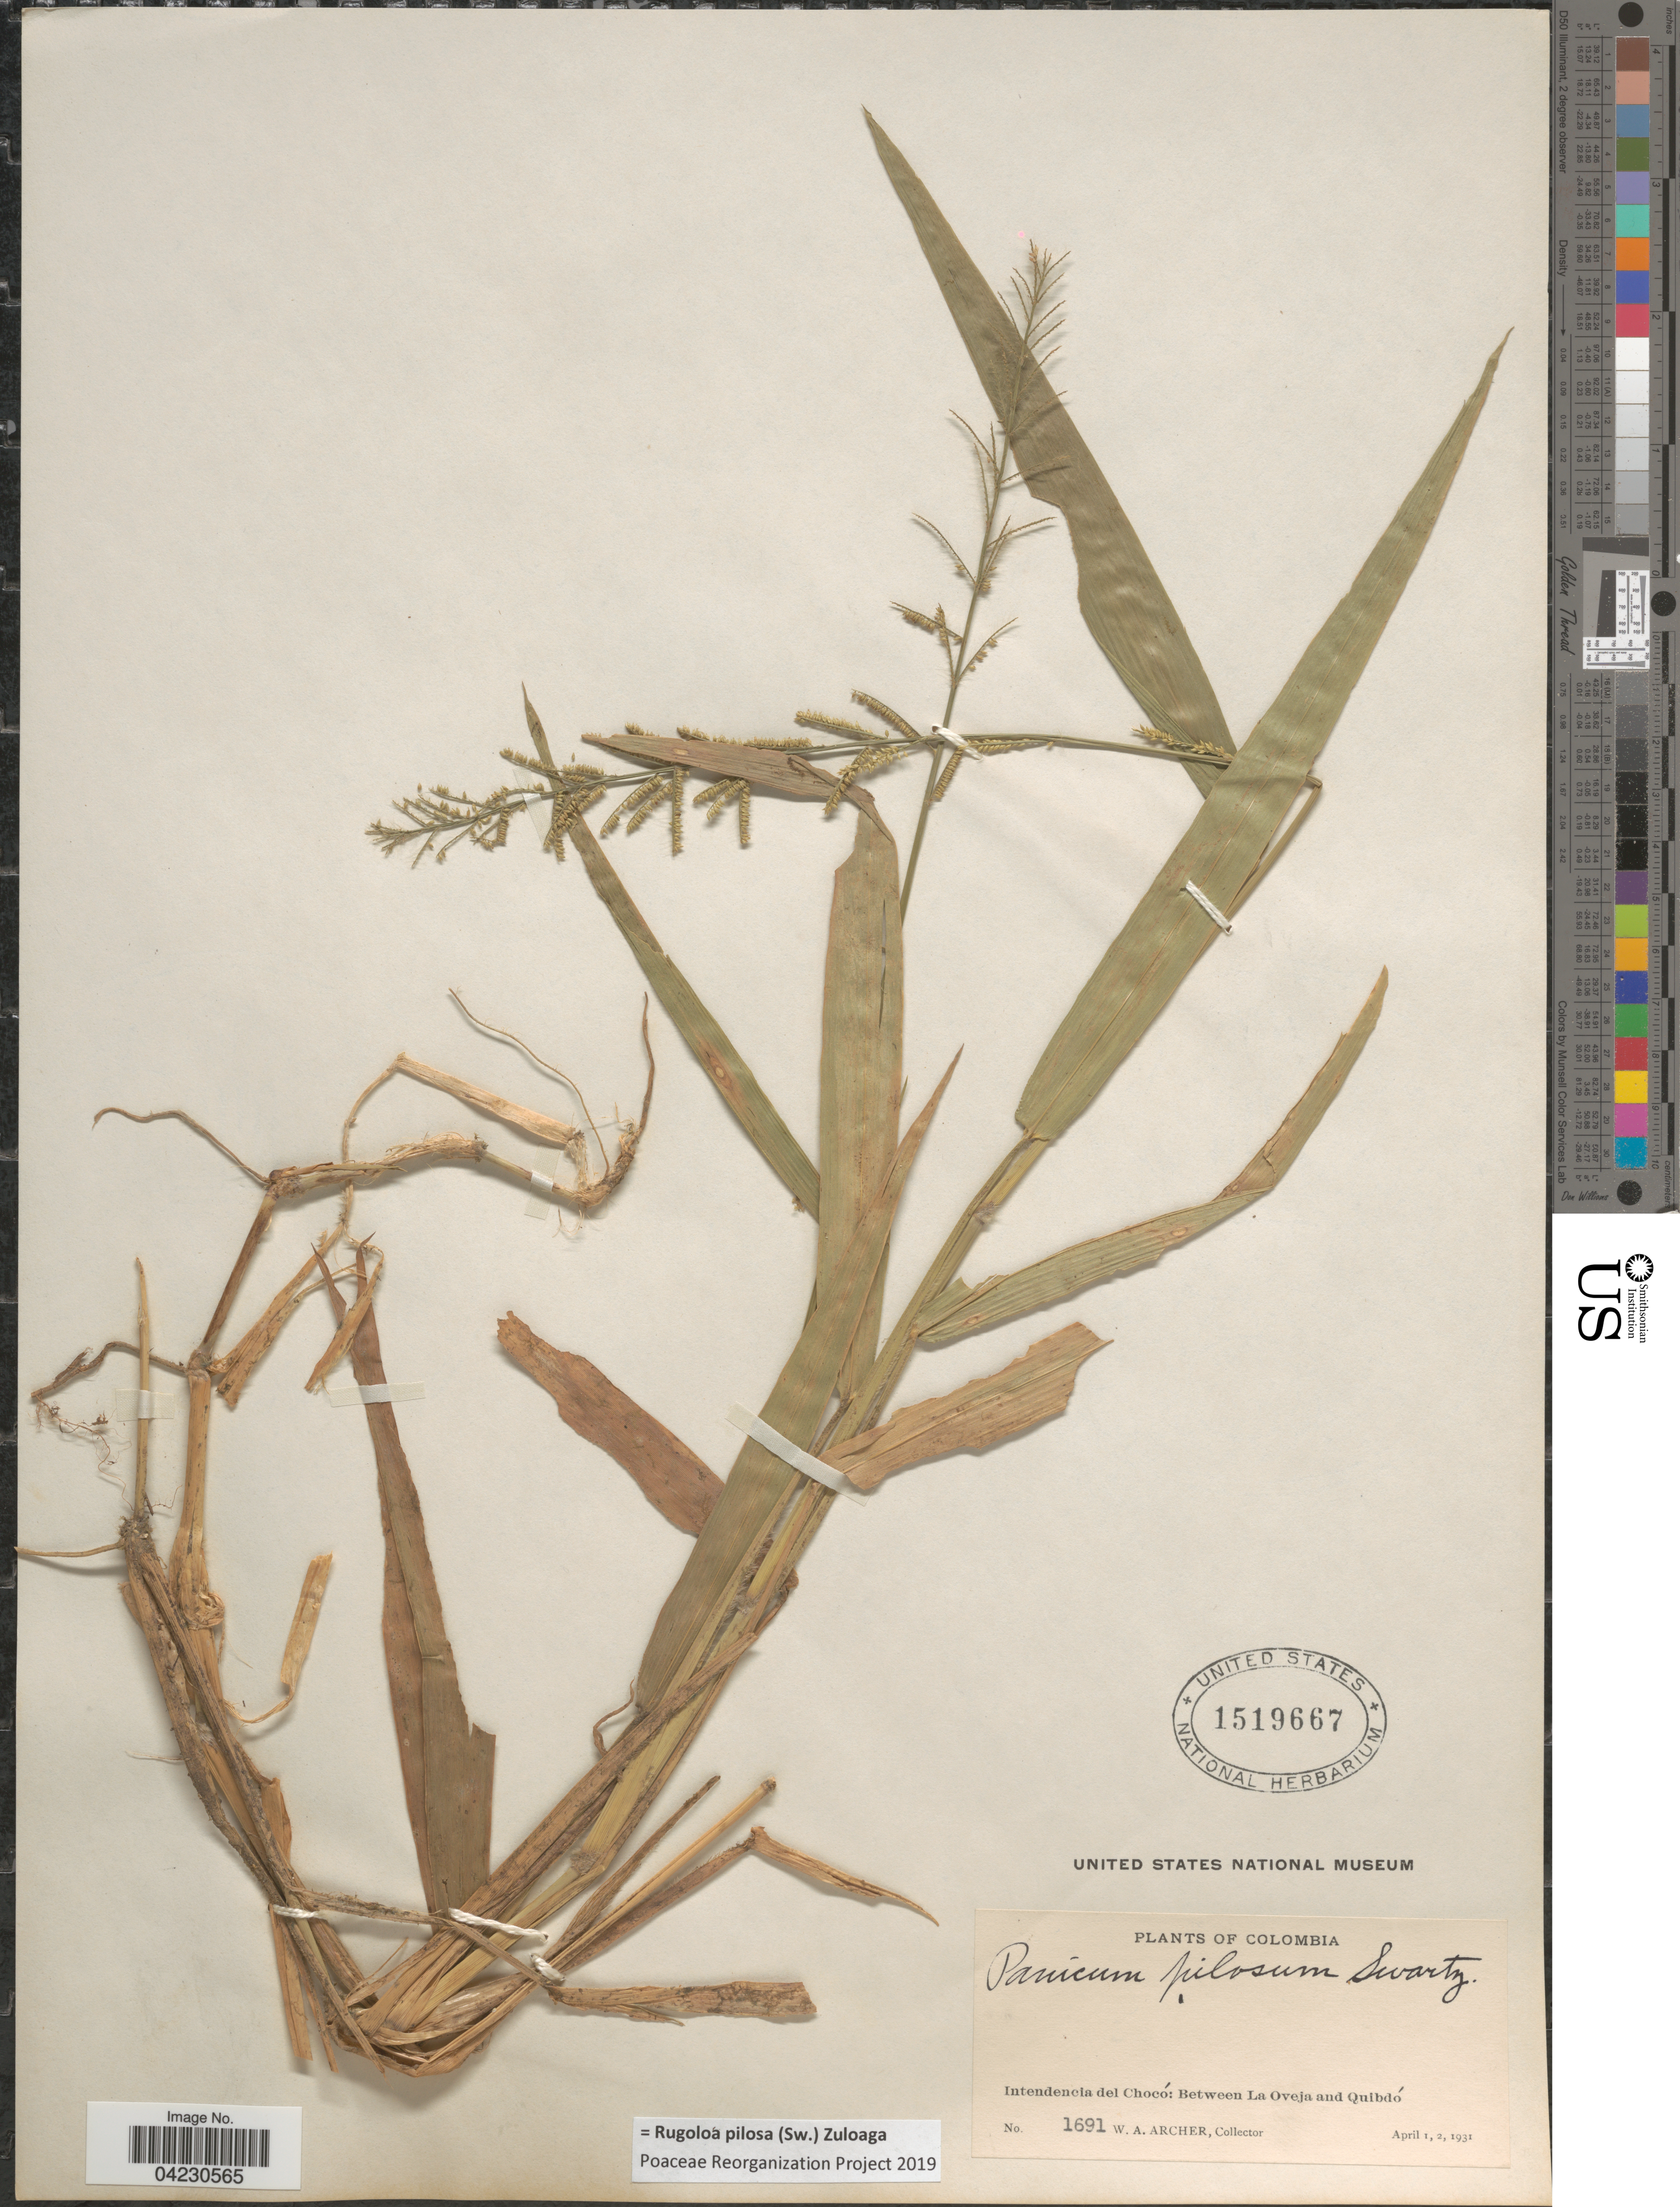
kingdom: Plantae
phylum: Tracheophyta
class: Liliopsida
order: Poales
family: Poaceae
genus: Rugoloa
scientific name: Rugoloa pilosa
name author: (Sw.) Zuloaga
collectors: W. Archer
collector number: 1691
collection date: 1931-04-01/1931-04-02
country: Colombia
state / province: Chocó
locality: Intendencia del Chocó: Between La Oveja and Quibdó.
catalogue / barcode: US 1519667